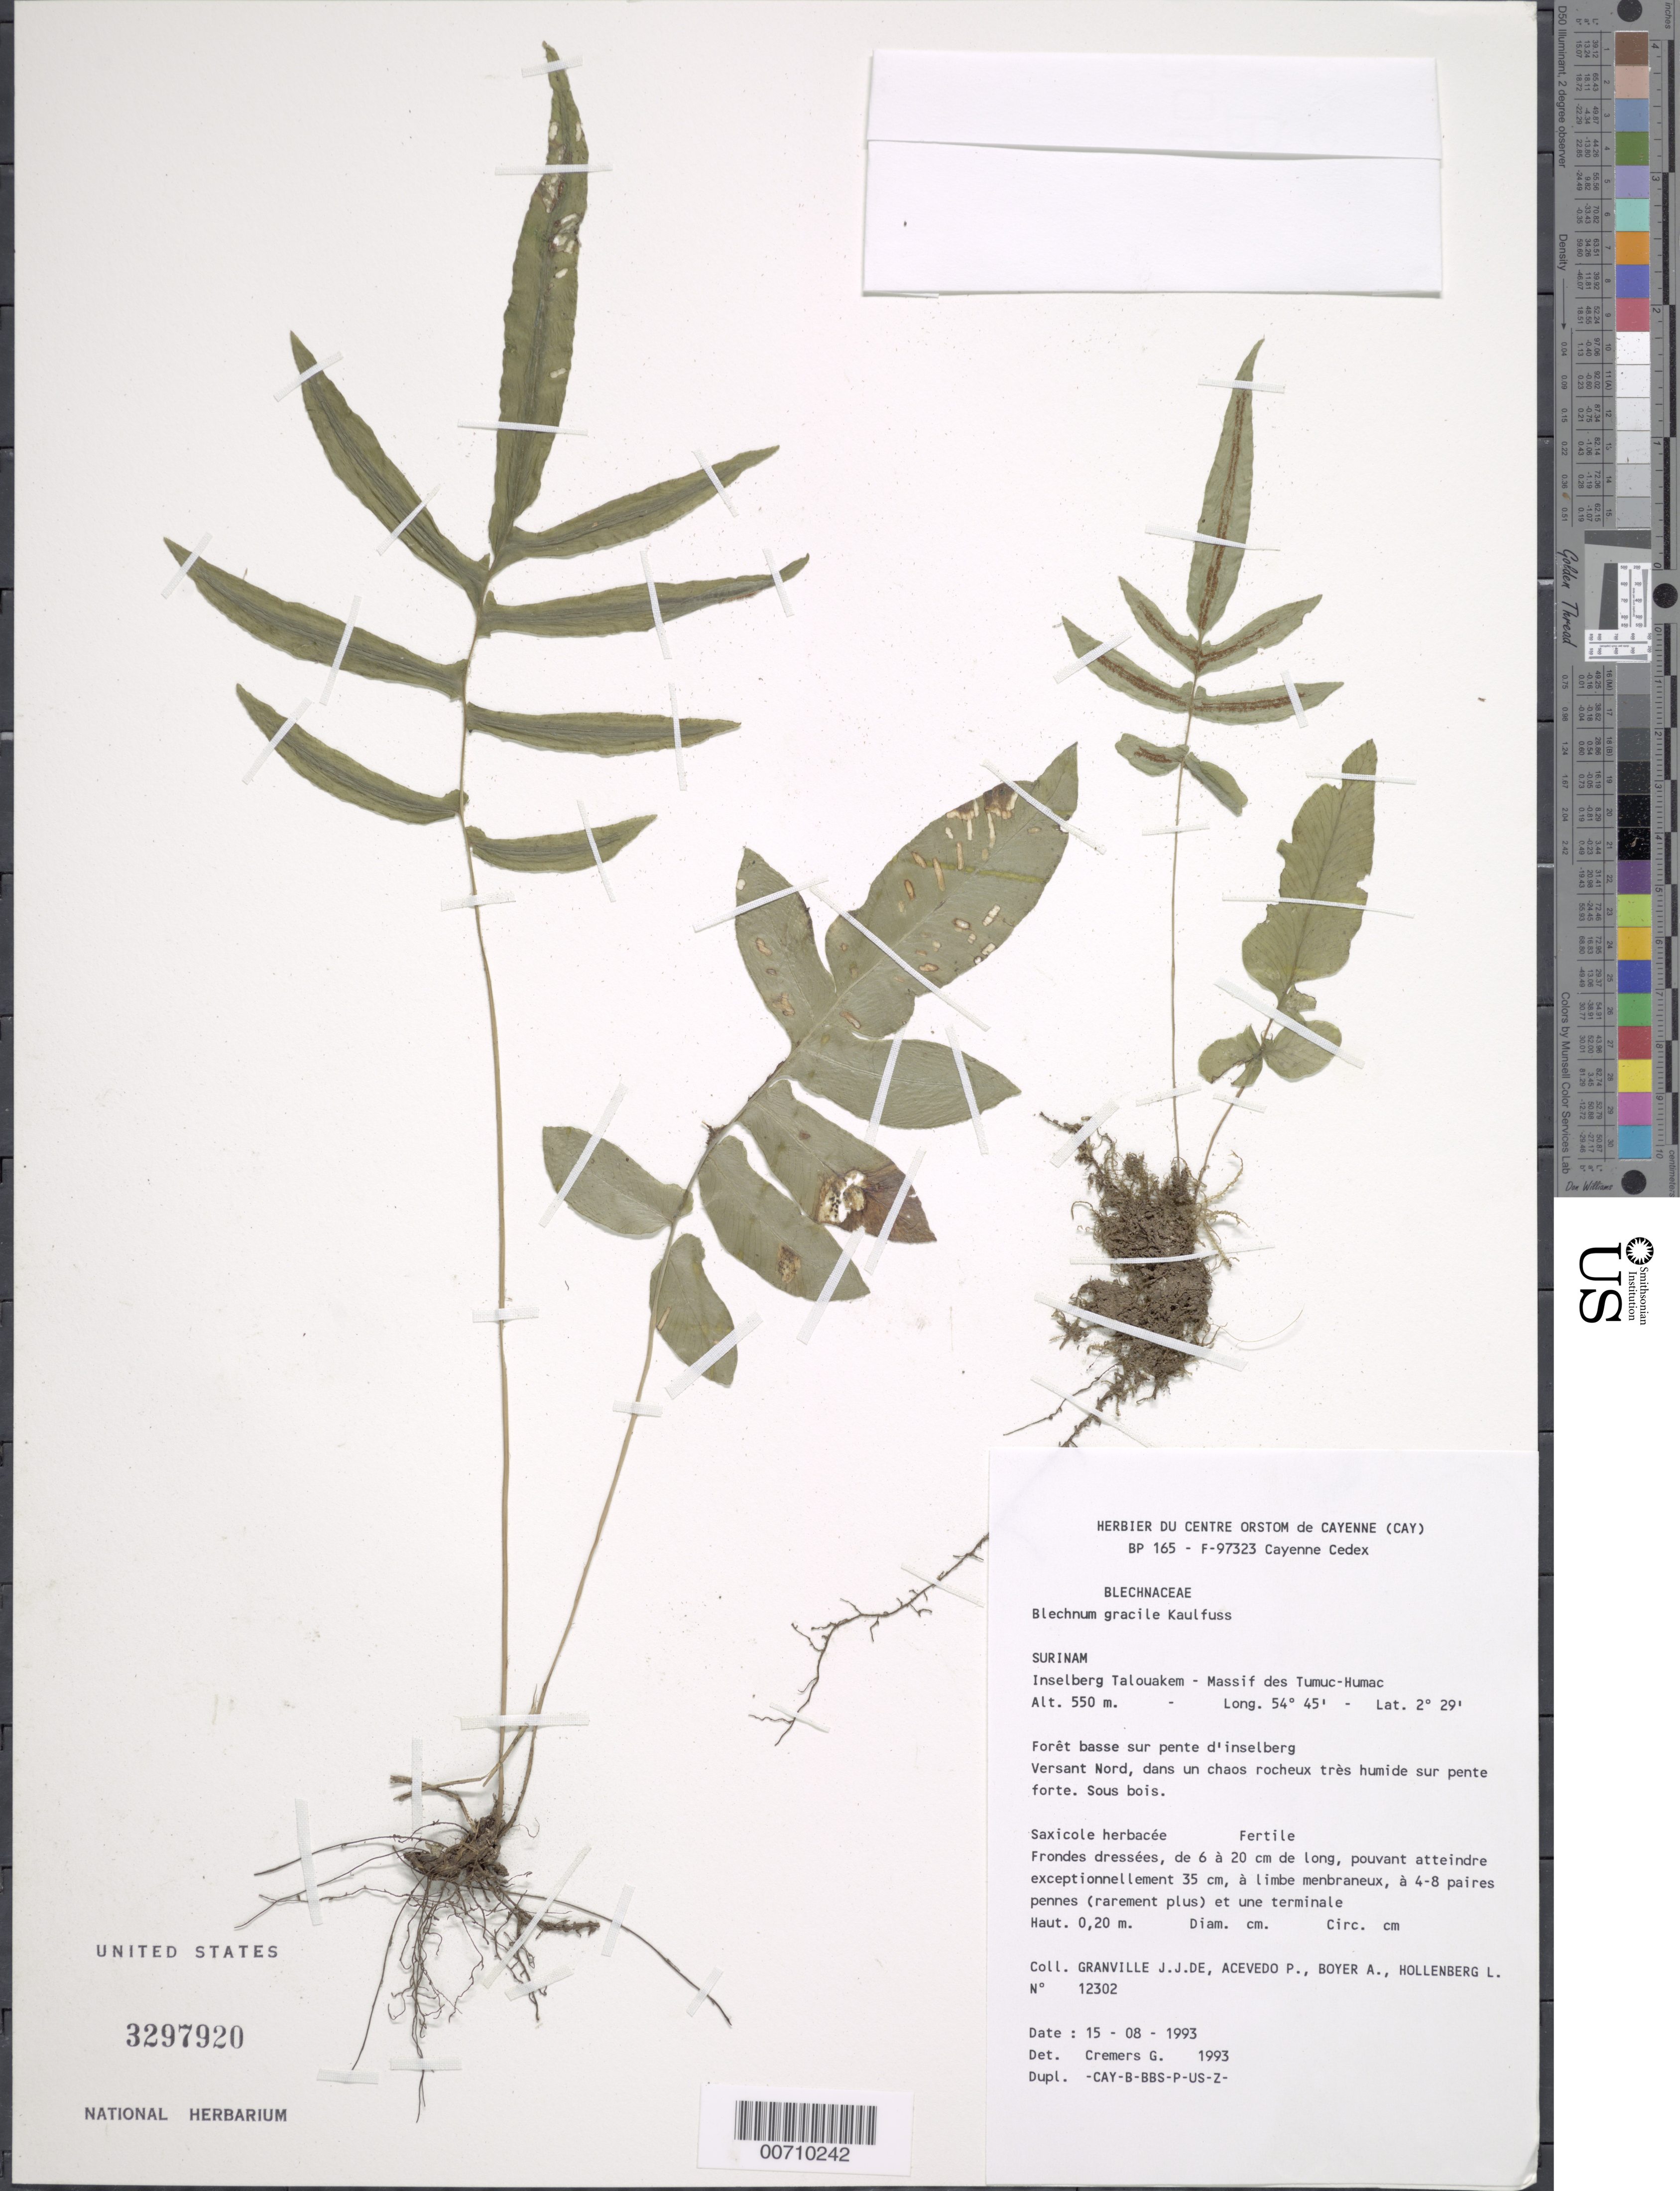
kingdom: Plantae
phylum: Tracheophyta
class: Polypodiopsida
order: Polypodiales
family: Blechnaceae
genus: Blechnum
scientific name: Blechnum gracile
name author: Kaulf.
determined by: Cremers, Georges A.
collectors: J.-J. de Granville, P. Acevedo-Rodr., A. Boyer & L. Hollenberg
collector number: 12302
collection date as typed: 15-Aug-93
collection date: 1993-08-15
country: Suriname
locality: Inselberg Talouakem, Massif des Tumuc-Humac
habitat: Forêt basse sur pent d'inselberg. Versant Nord, dans un chaos rocheux très humide sur pent forte. Sous bois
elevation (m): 550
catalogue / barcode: US 3297920